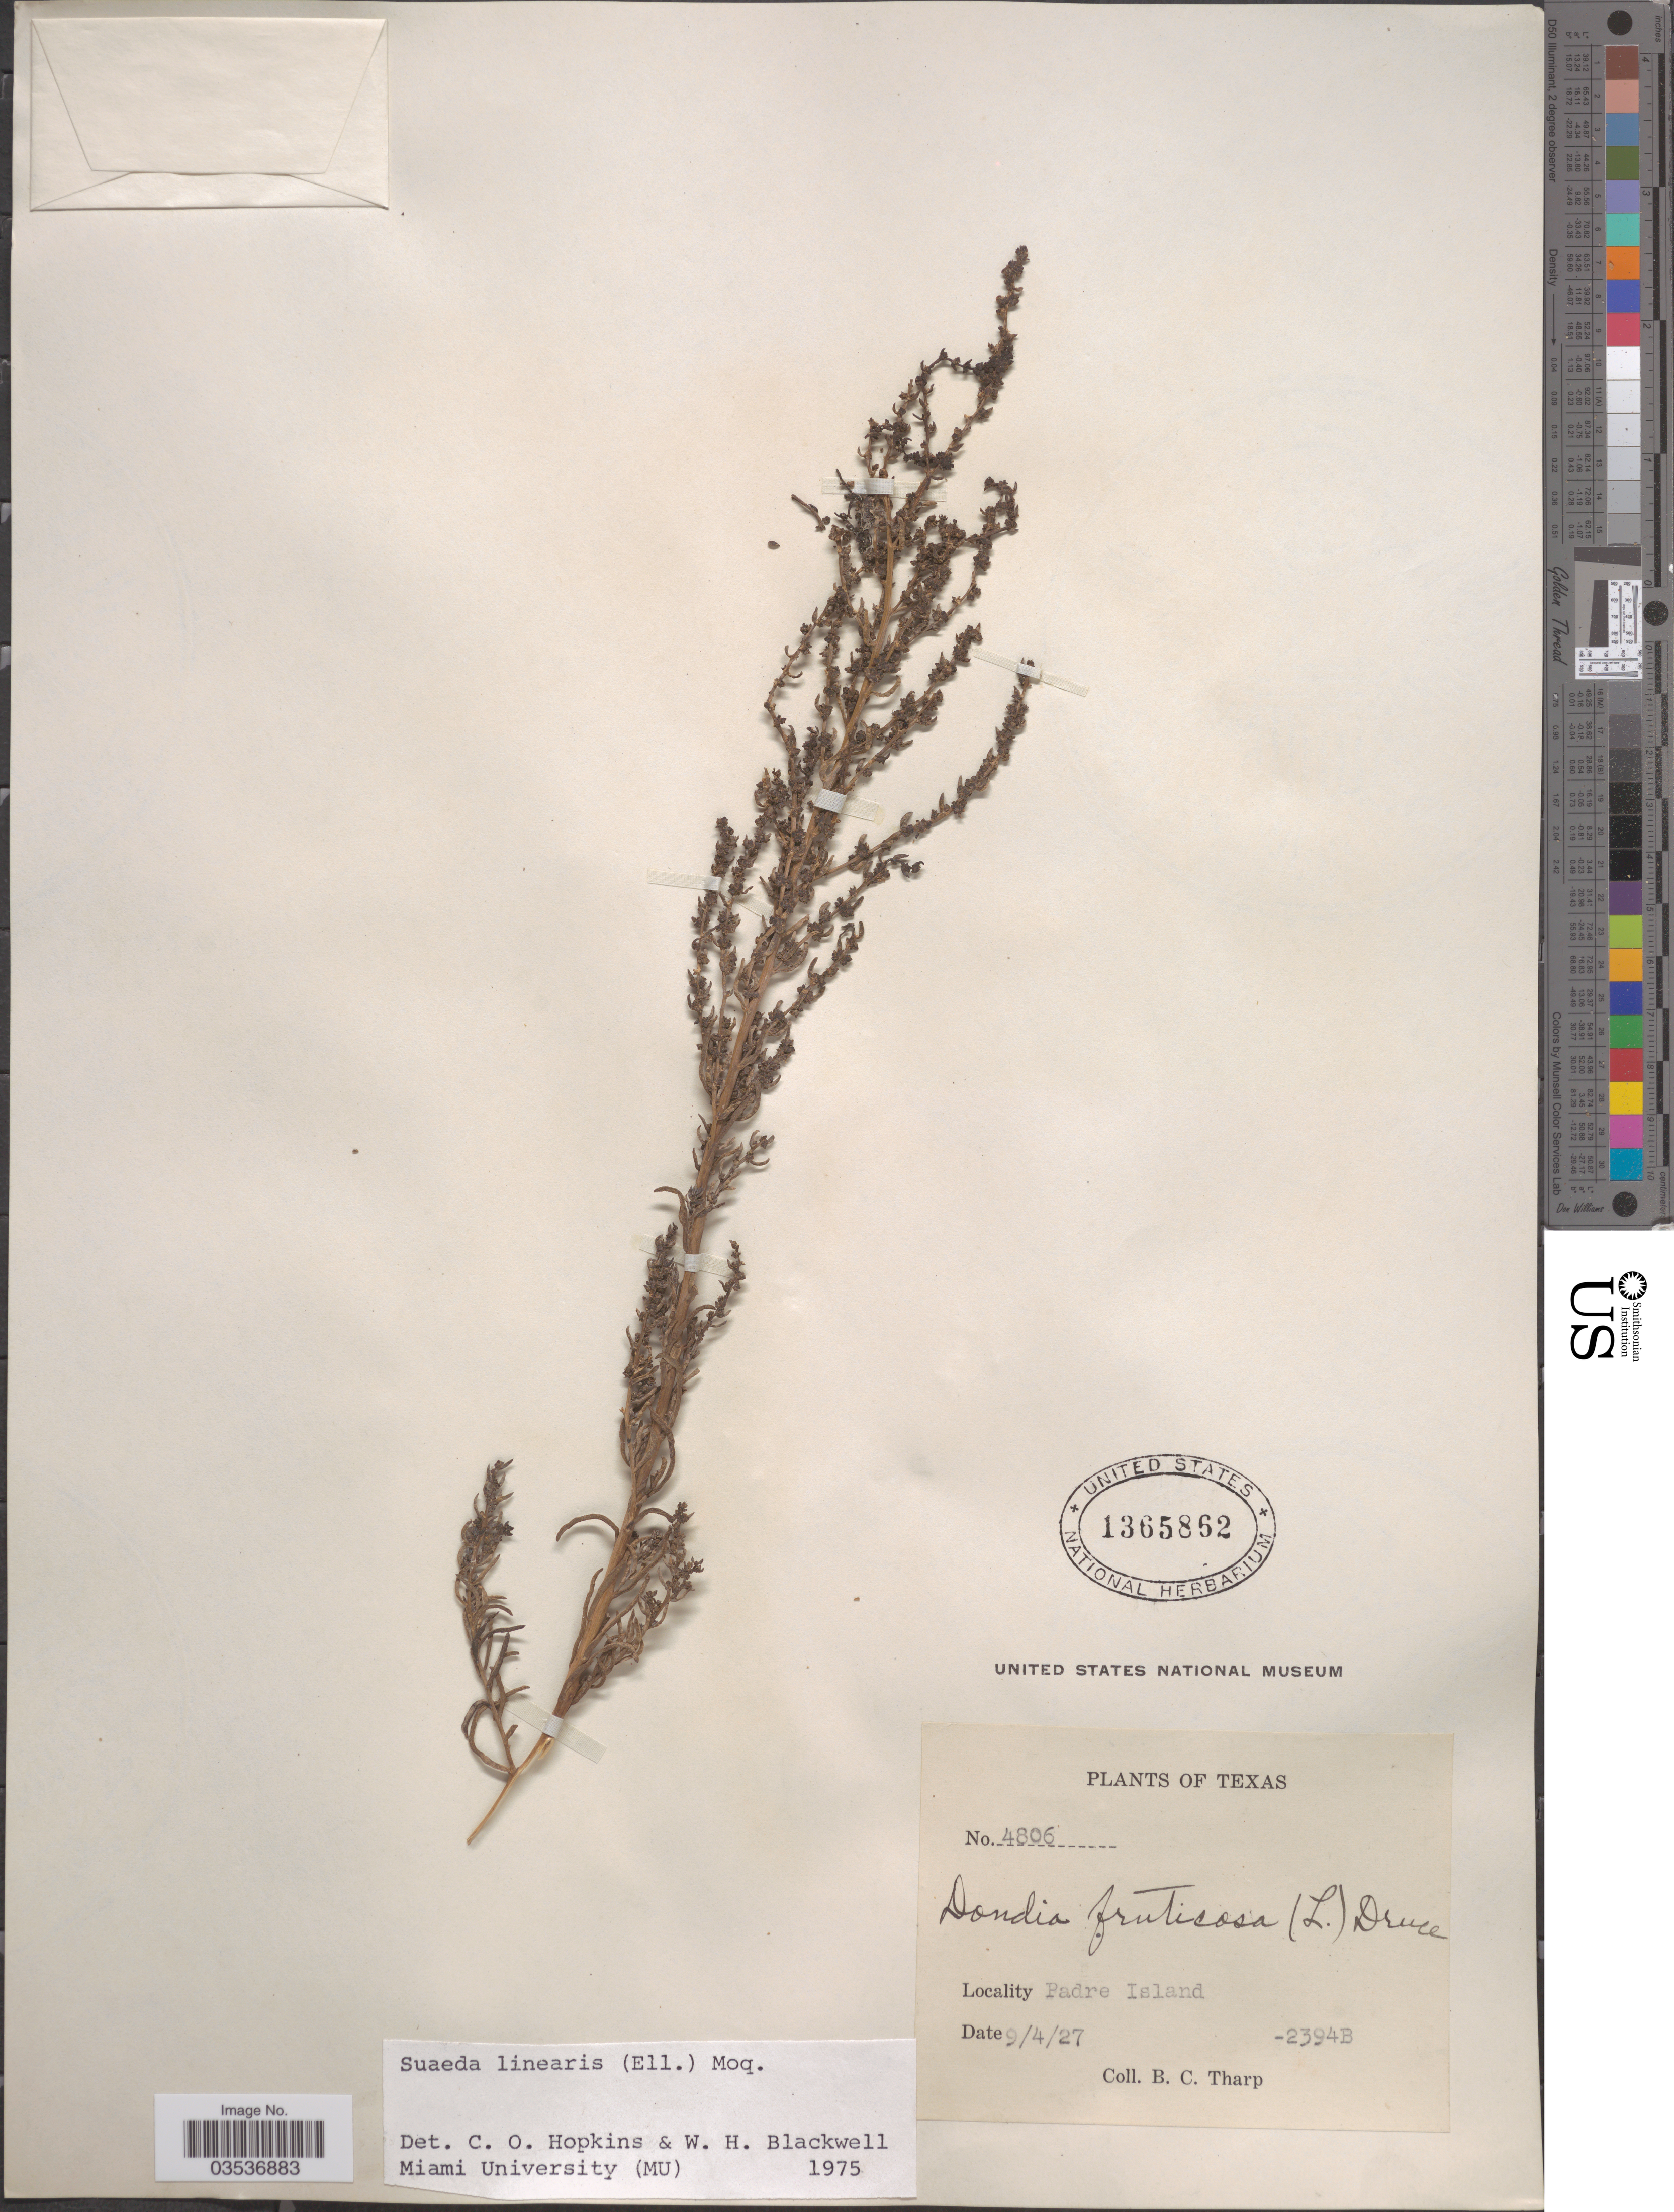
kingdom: Plantae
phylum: Tracheophyta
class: Magnoliopsida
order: Caryophyllales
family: Amaranthaceae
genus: Dondia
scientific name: Dondia linearis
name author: (Elliott) A. Heller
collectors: B. C. Tharp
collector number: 4806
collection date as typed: Transcribed d/m/y: 4/9/27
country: United States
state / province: Texas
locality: Padre Island.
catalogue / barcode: US 1365862